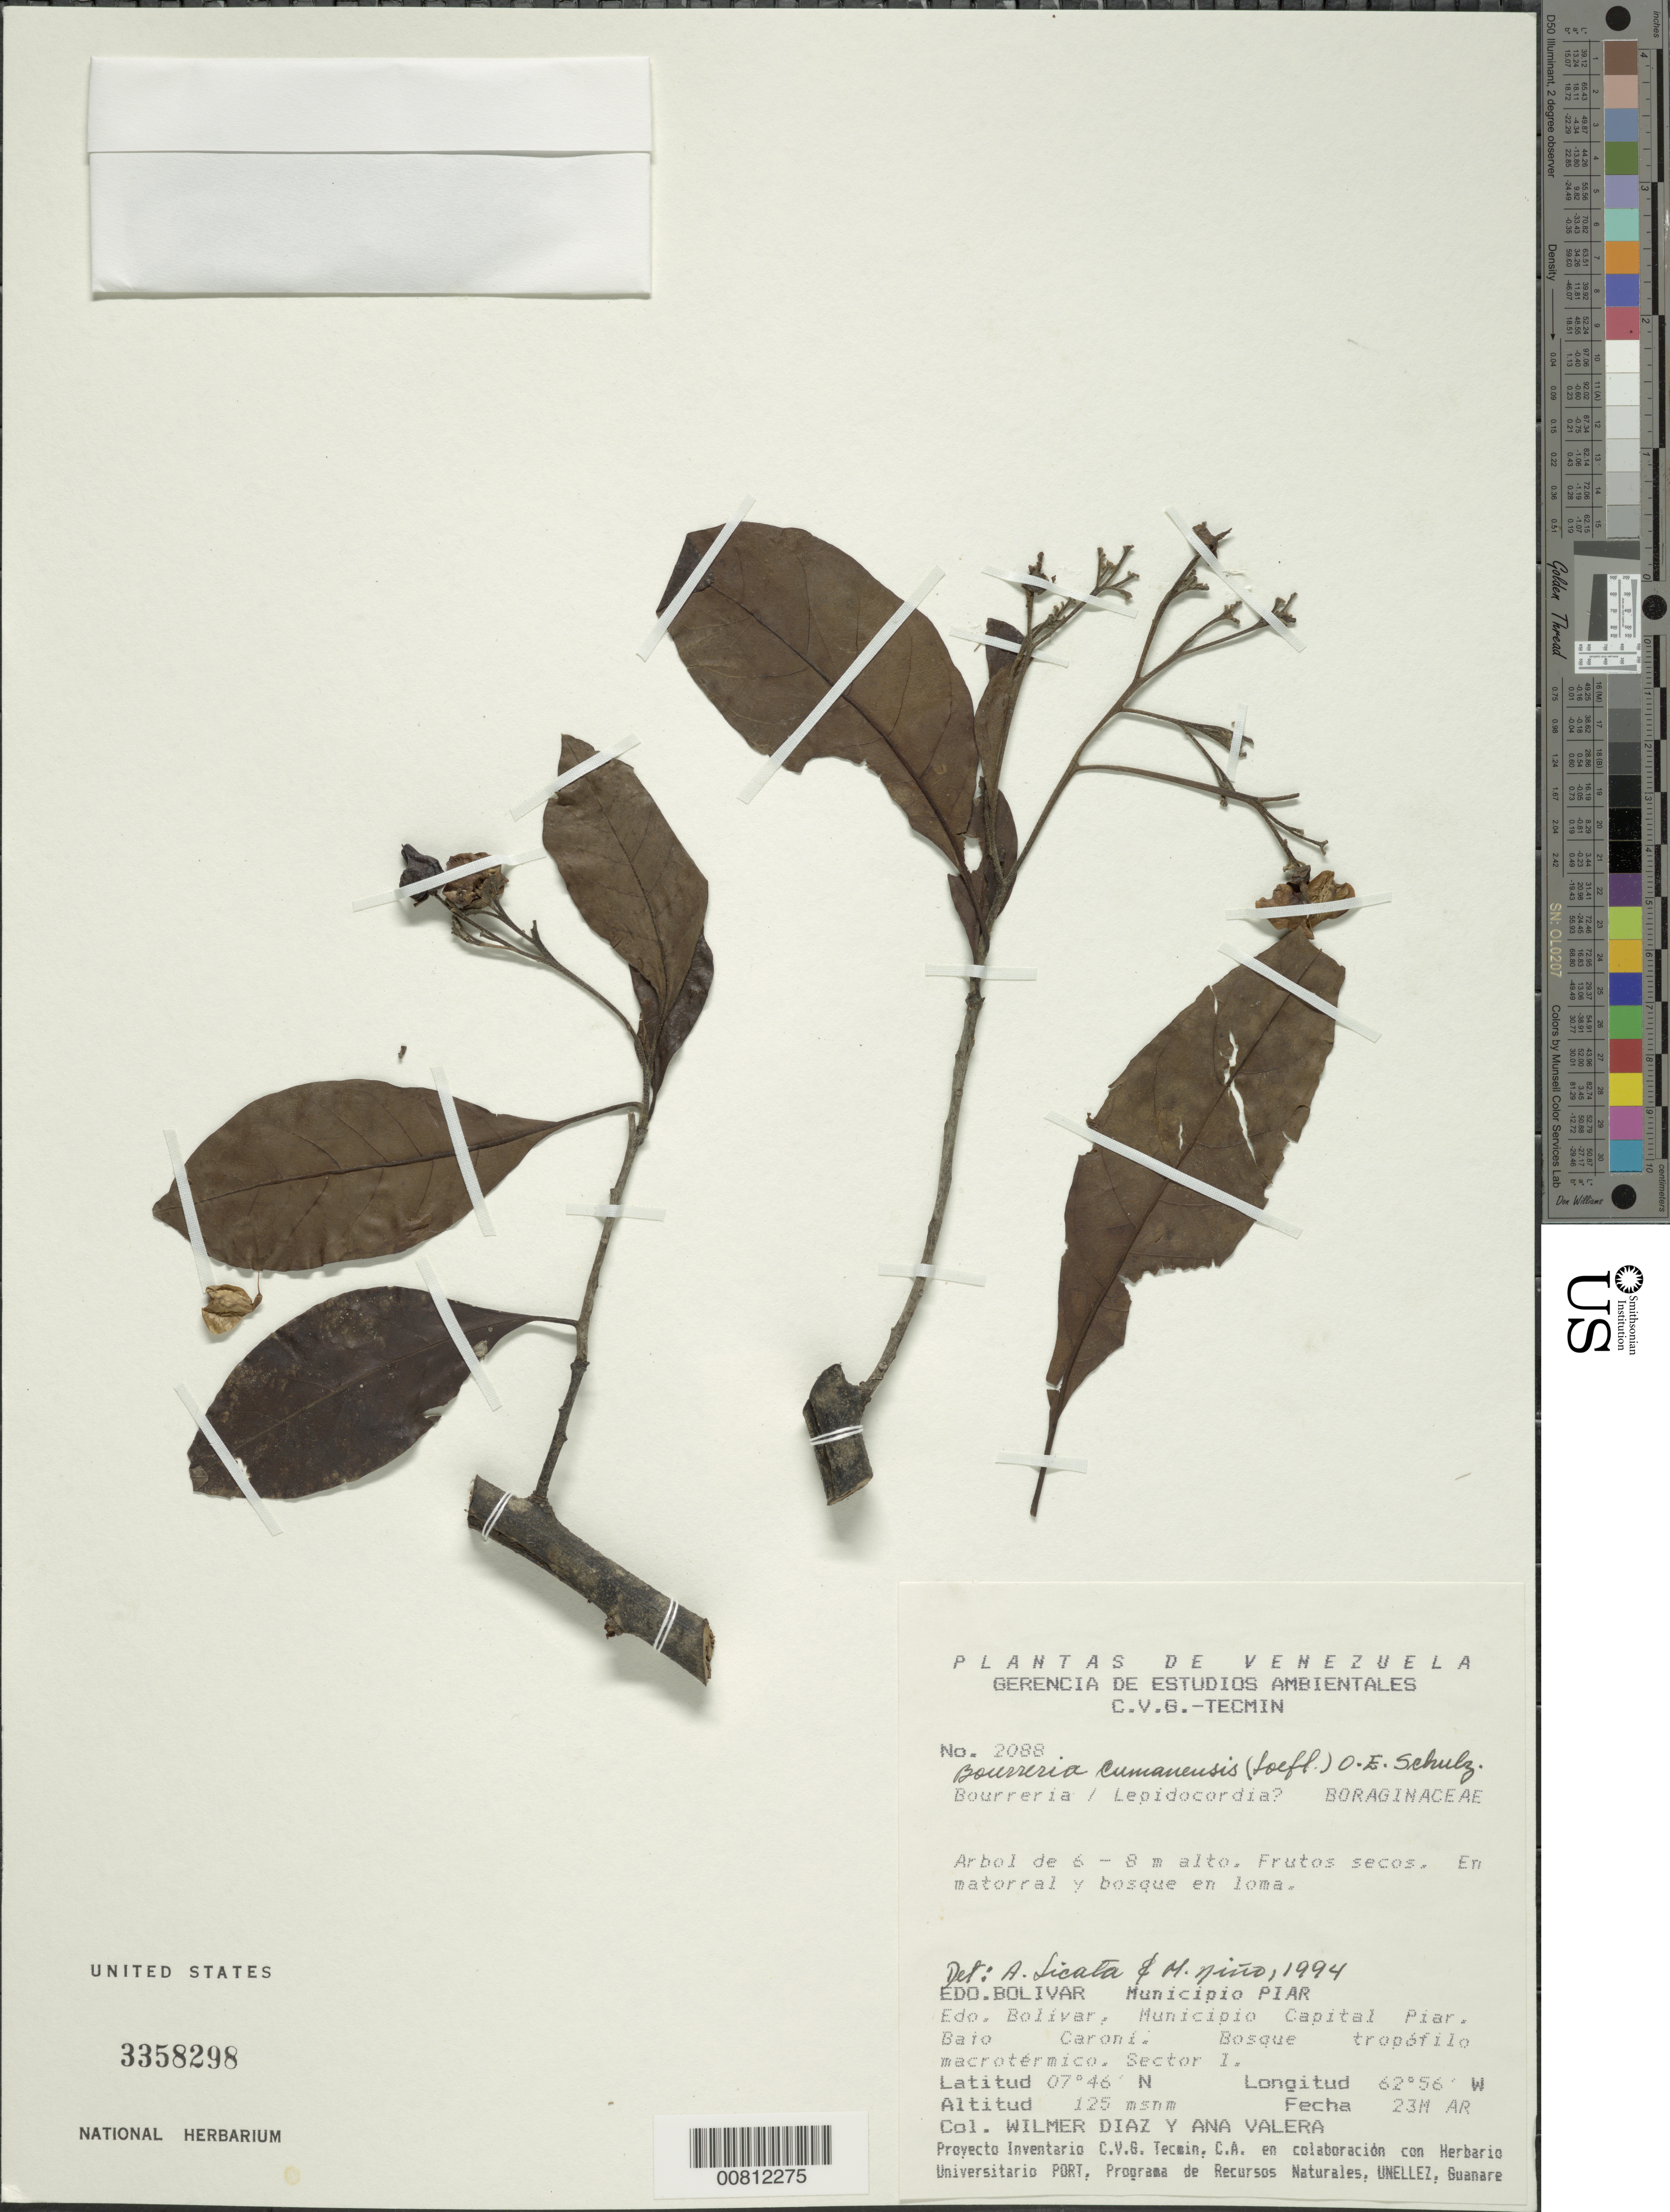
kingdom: Plantae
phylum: Tracheophyta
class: Magnoliopsida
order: Boraginales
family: Ehretiaceae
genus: Bourreria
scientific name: Bourreria cumanensis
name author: (Loefl.) O.E. Schulz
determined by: Licata, A.; Niño, S. M.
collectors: W. Díaz P. & A. Valera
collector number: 2088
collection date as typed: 23-Mar-94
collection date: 1994-03-23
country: Venezuela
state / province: Bolívar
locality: Mun. Piar, Mun. Capital Piar, Bajo Caroní, Sector I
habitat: Matorral y bosque en loma, bosque tropófilo macrotérmico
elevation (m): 125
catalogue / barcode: US 3358298